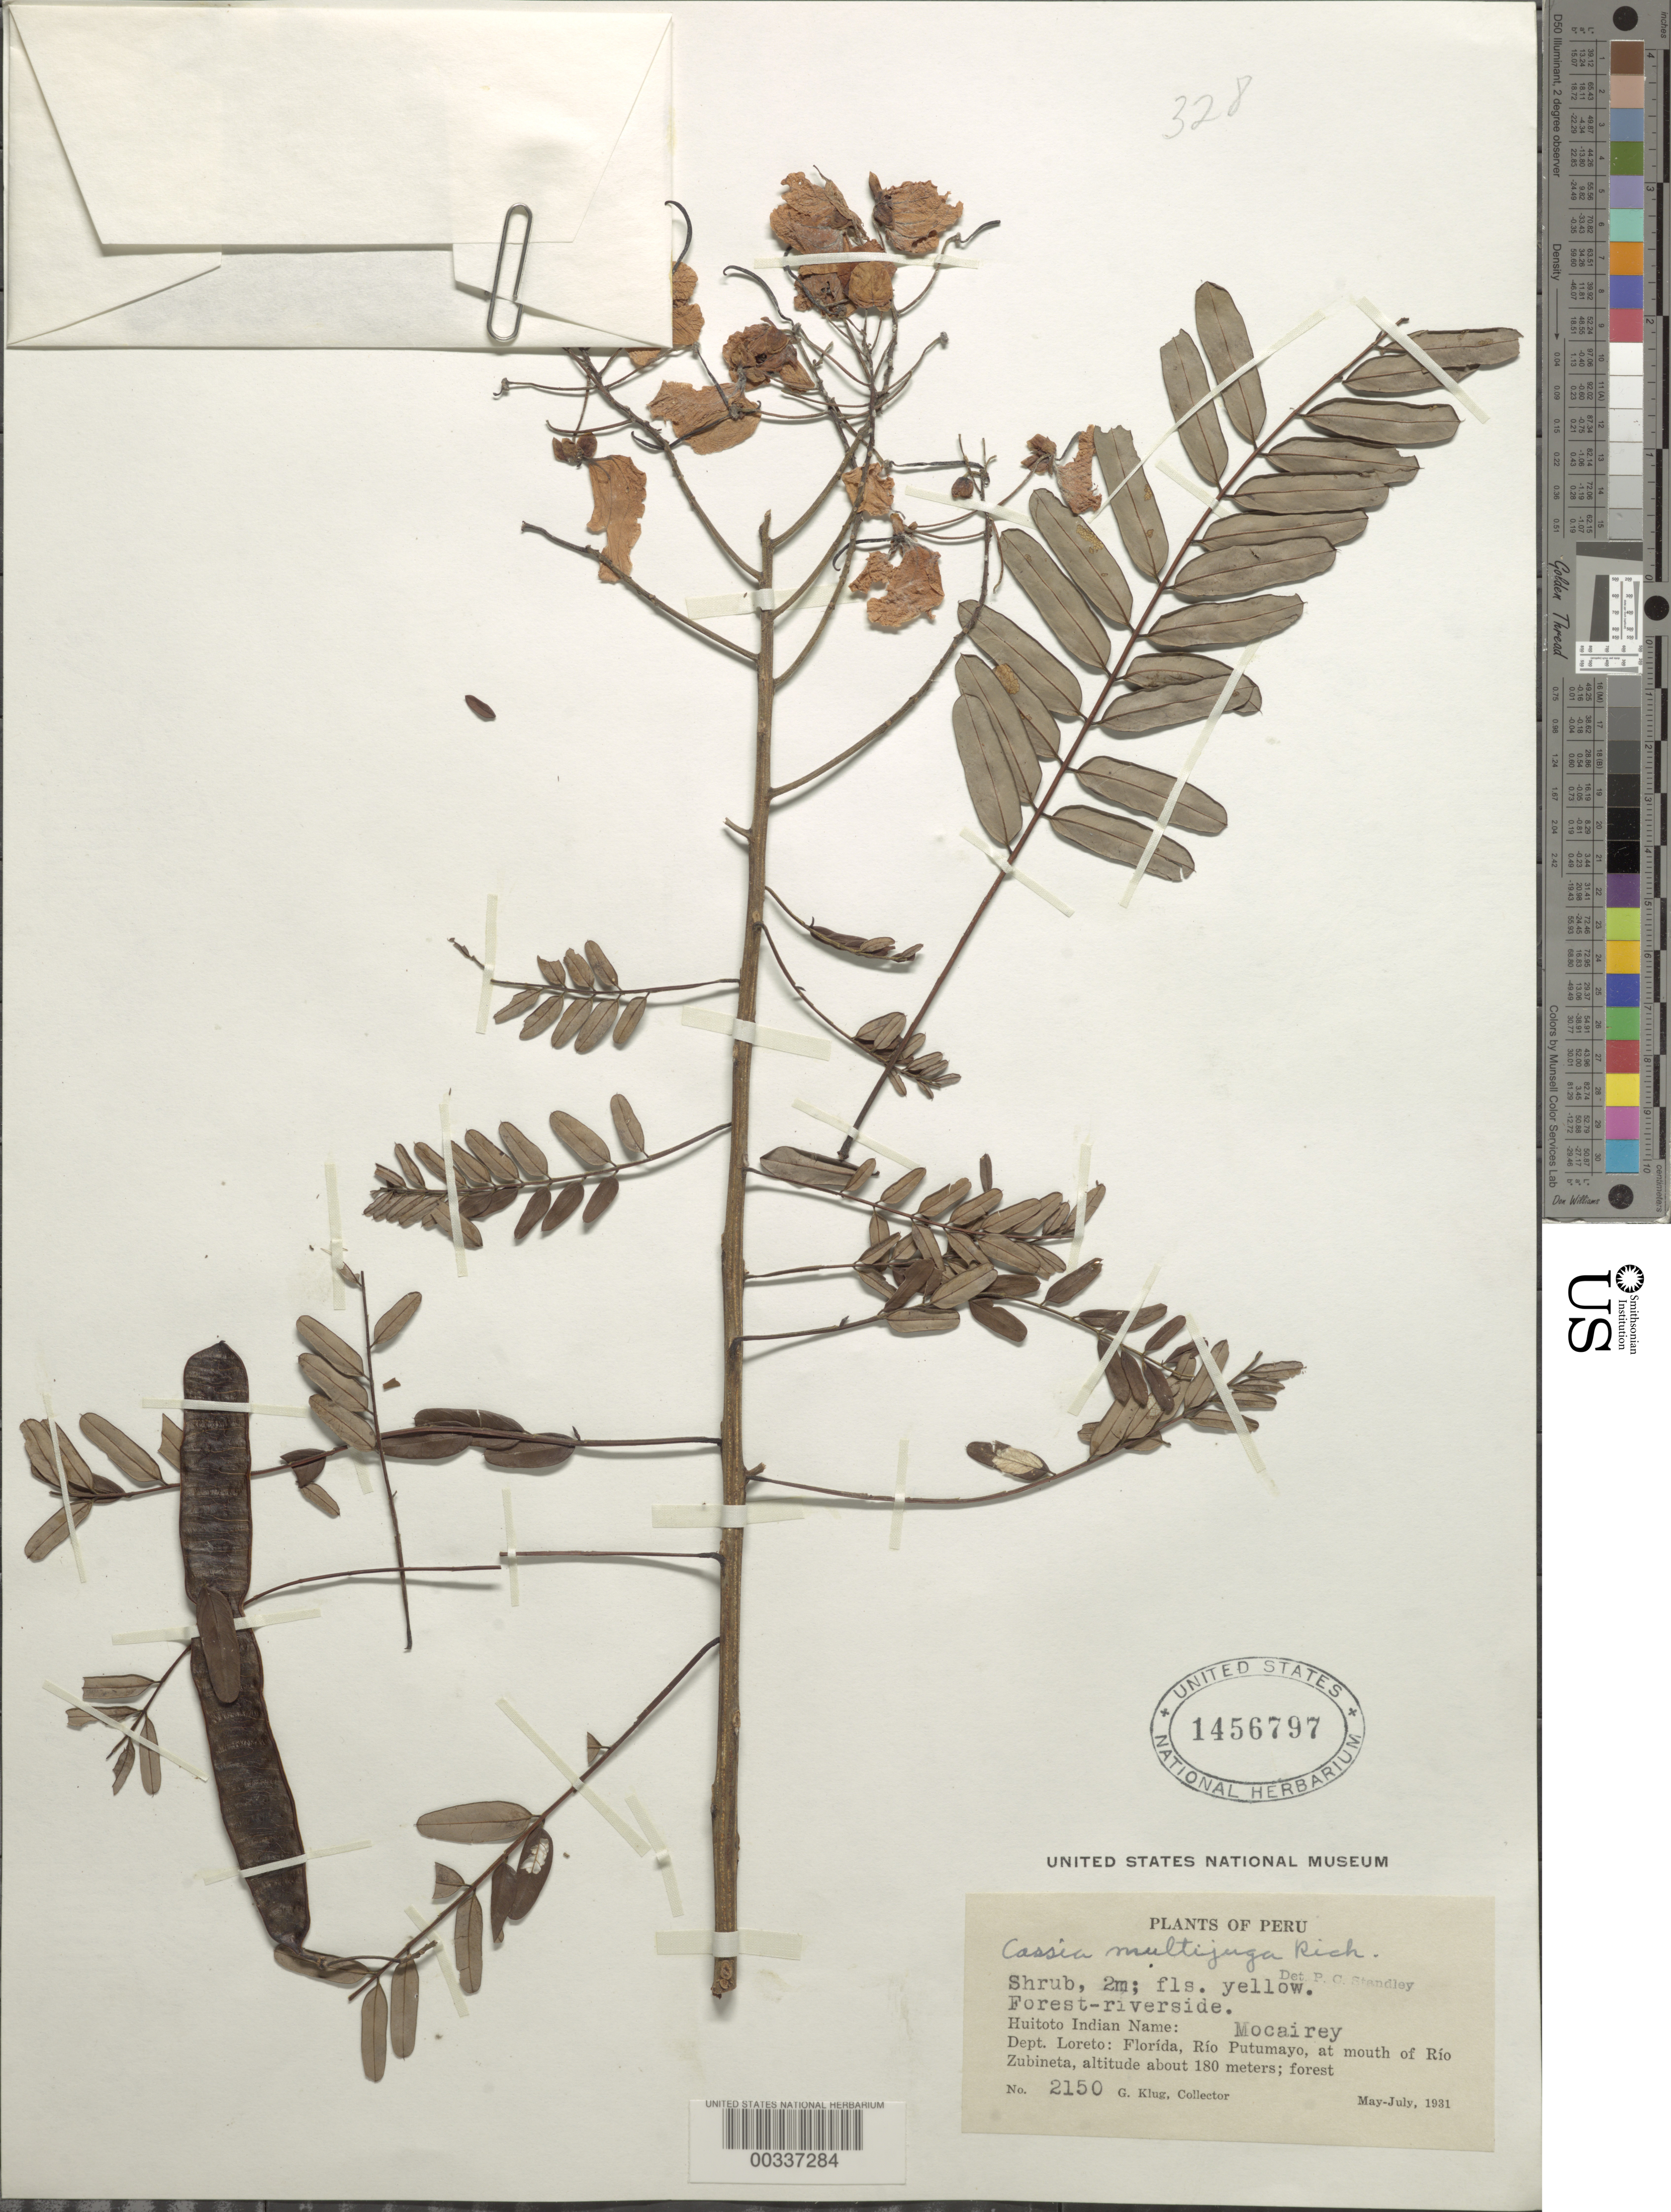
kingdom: Plantae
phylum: Tracheophyta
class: Magnoliopsida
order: Fabales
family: Fabaceae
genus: Senna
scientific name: Senna multijuga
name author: (Rich.) H.S. Irwin & Barneby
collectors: G. Klug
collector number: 2150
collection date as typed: May 1931 to -- Jul 1931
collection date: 1931-05/1931-07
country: Peru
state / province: Loreto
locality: Florida, rio putumayo, at mouth of rio zubineta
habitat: Forest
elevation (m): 180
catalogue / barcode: US 1456797